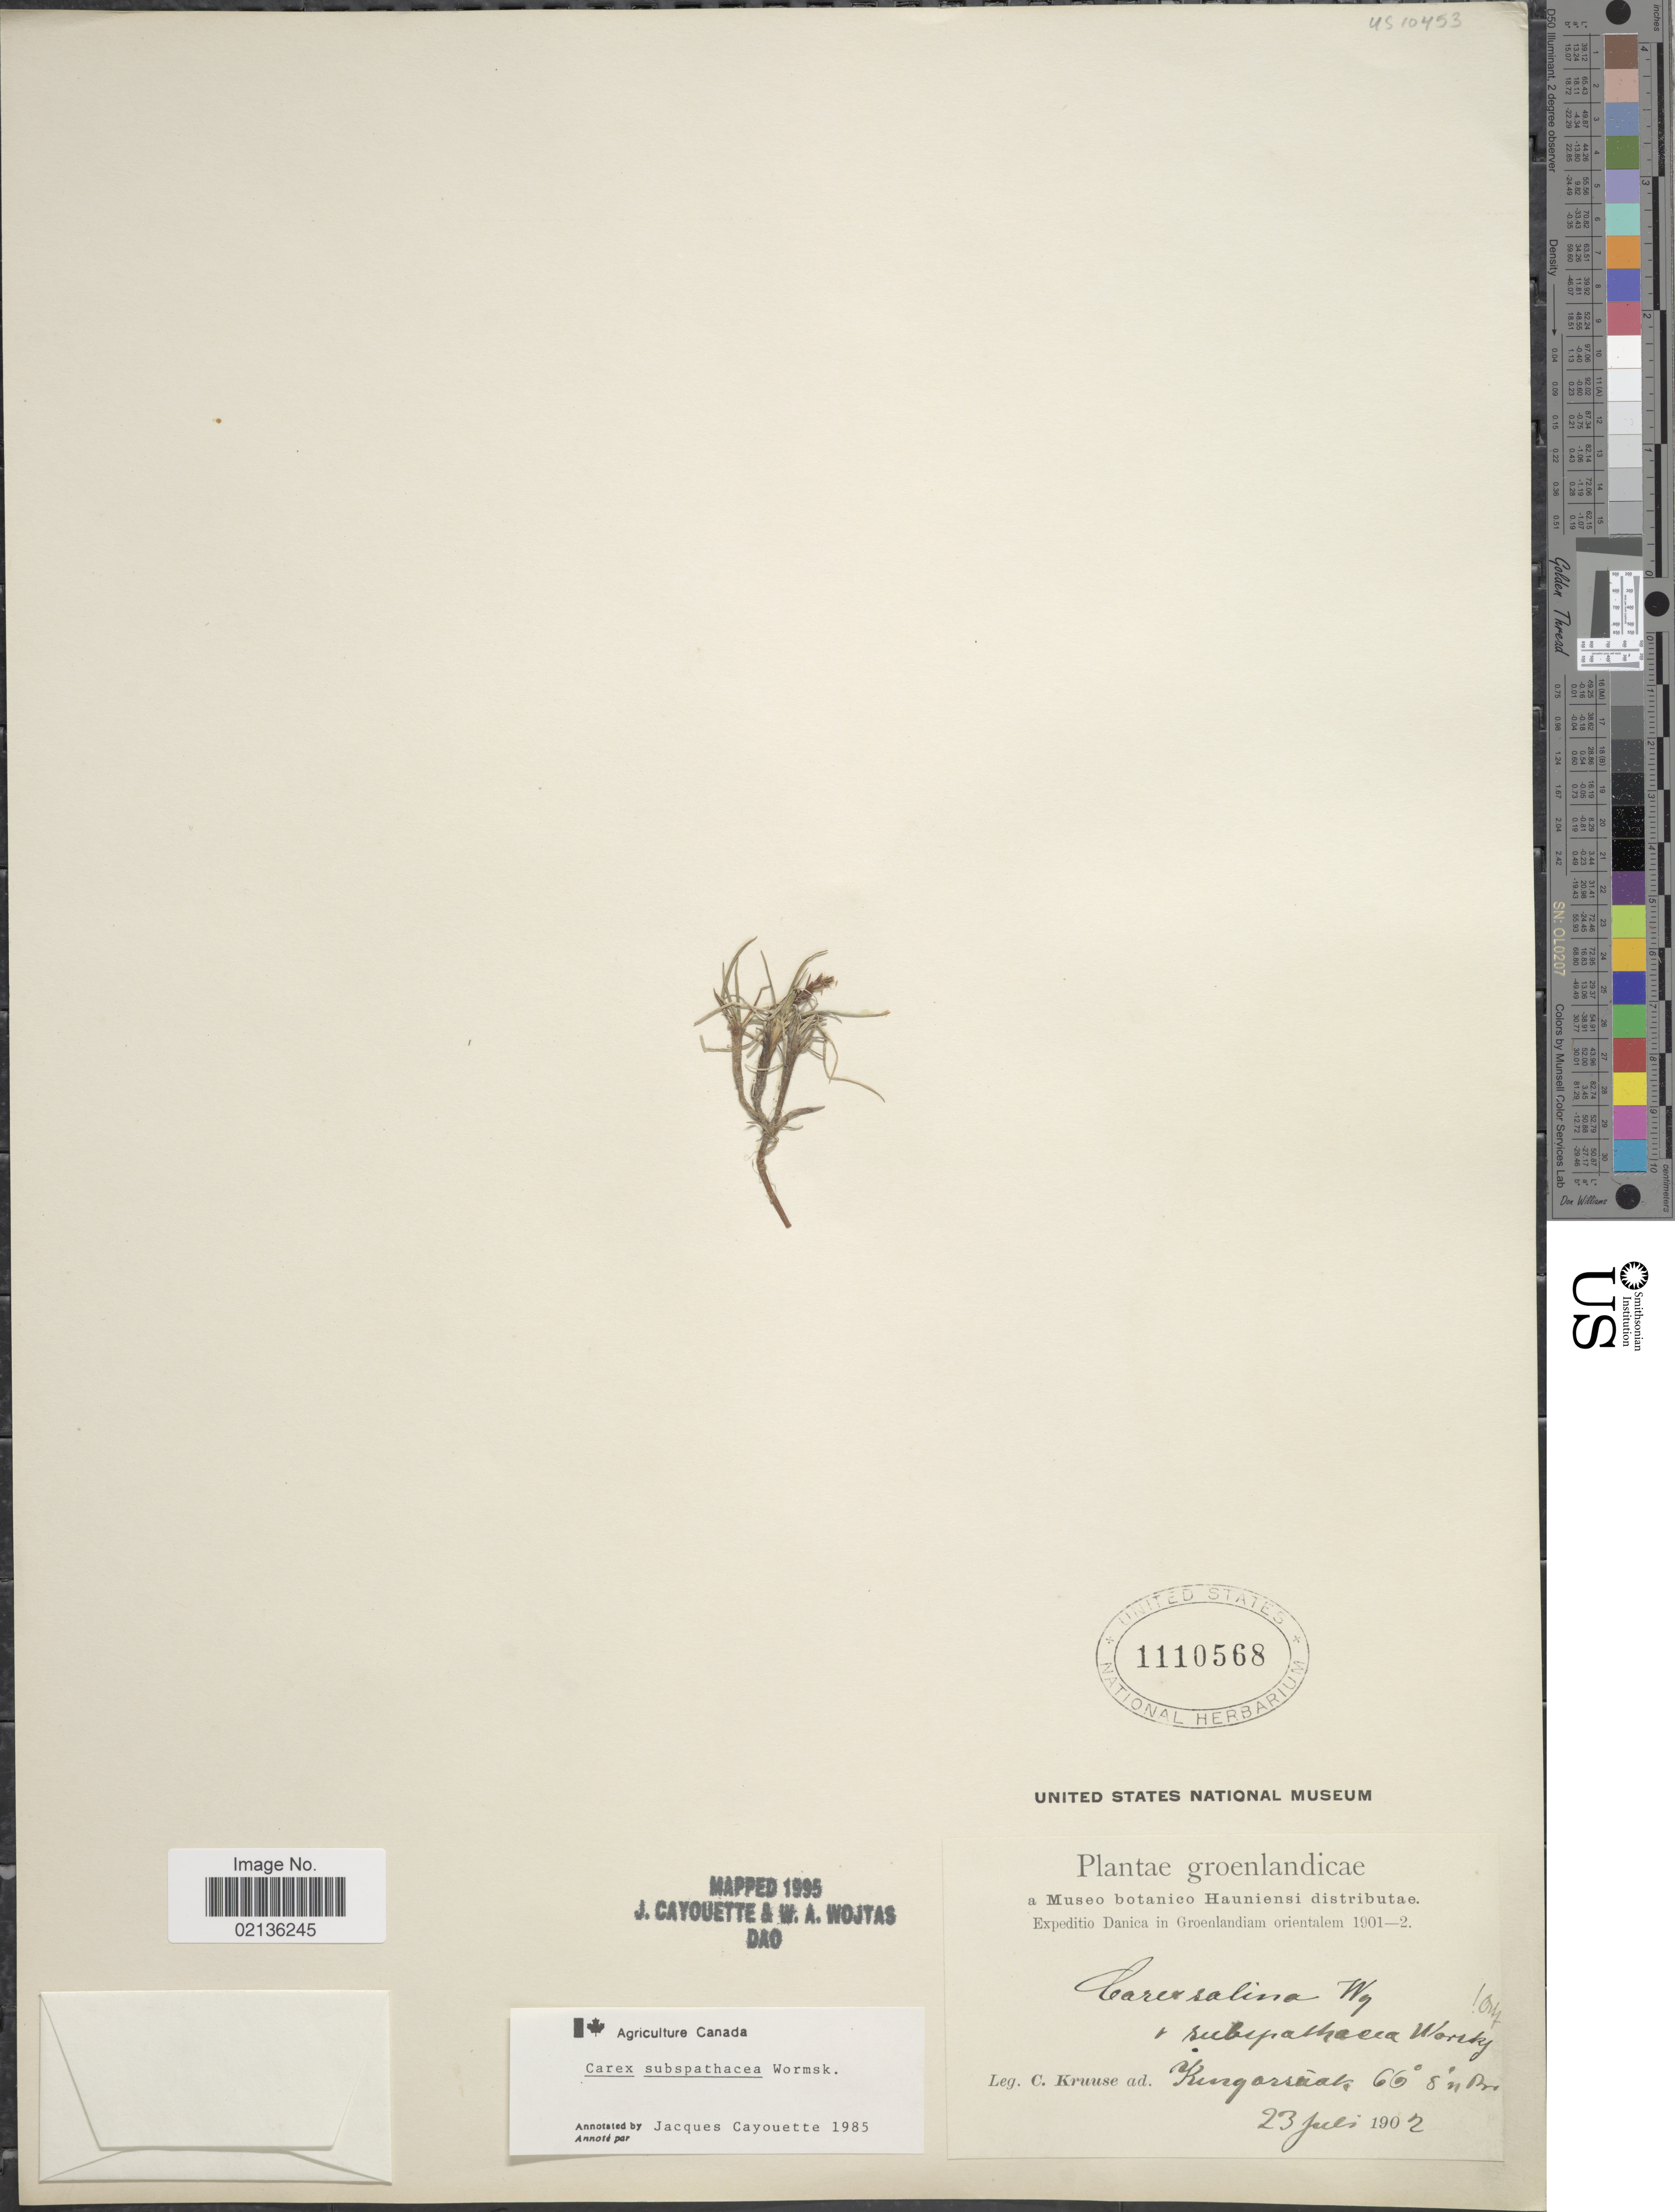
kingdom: Plantae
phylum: Tracheophyta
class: Liliopsida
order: Poales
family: Cyperaceae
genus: Carex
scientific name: Carex subspathacea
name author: Wormsk. ex Hornem.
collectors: C. Kruuse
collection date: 1902-07-23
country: Greenland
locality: Kingorsuak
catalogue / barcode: US 1110568